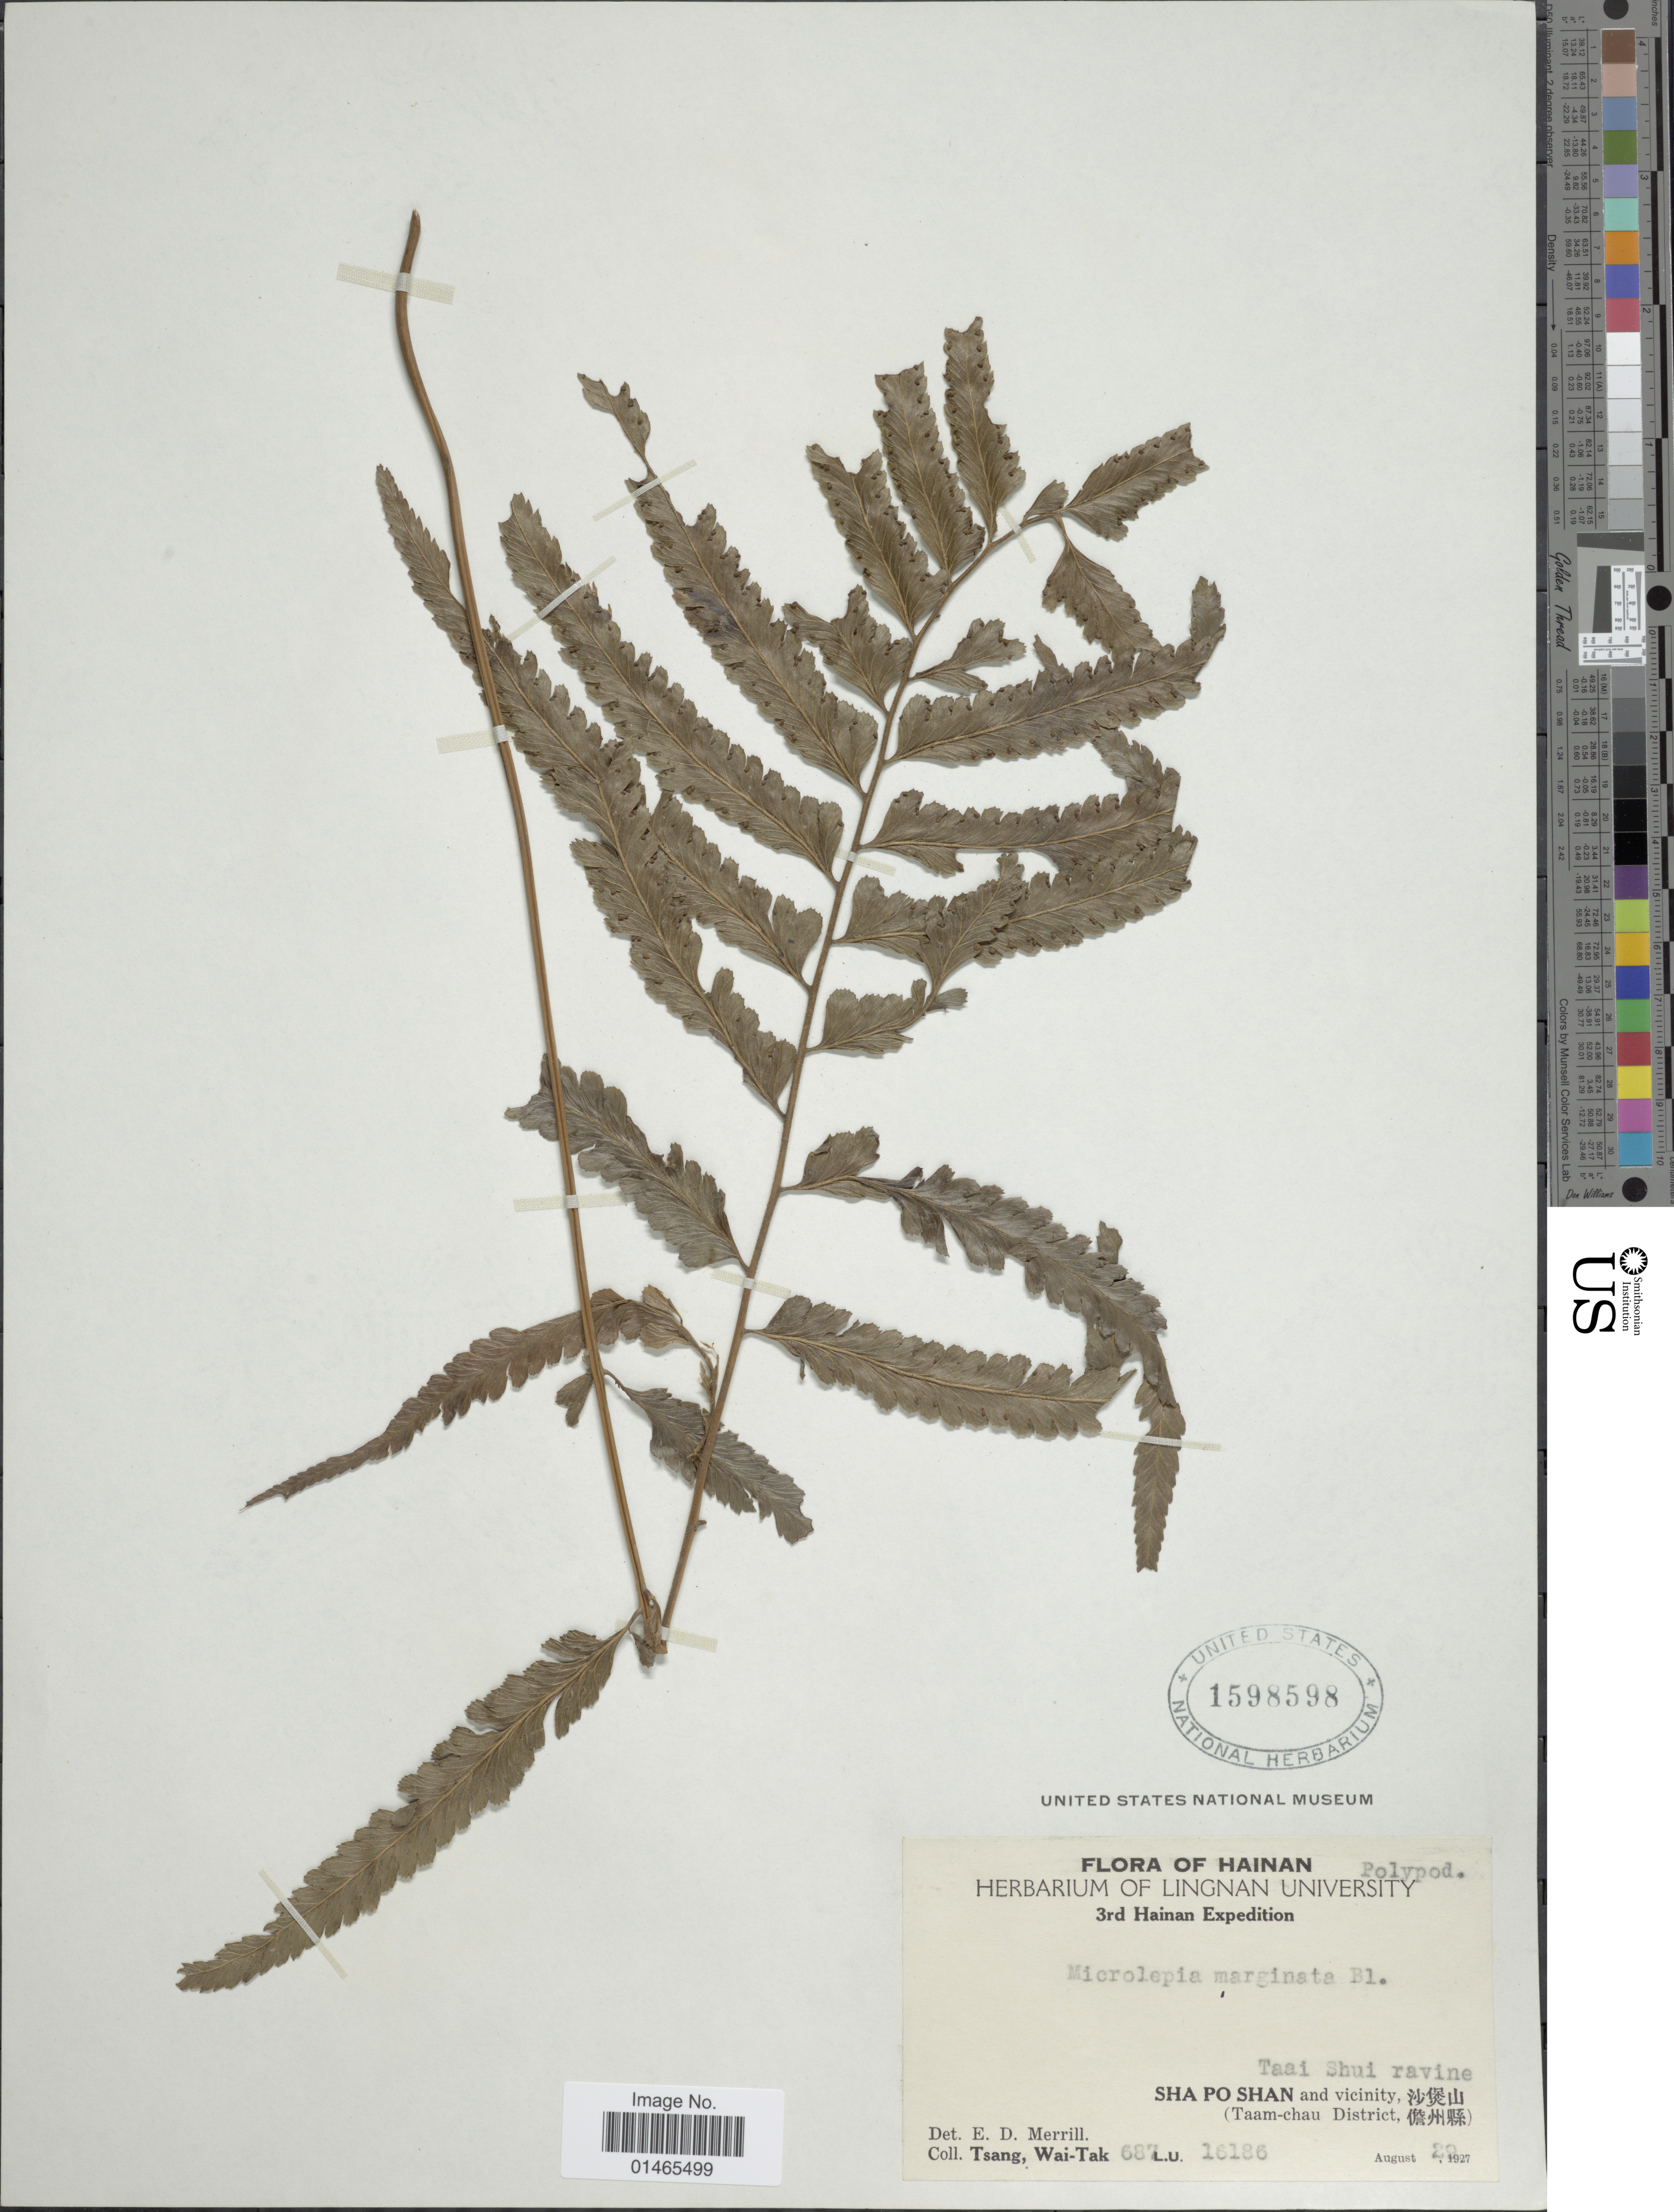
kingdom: Plantae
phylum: Tracheophyta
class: Polypodiopsida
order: Polypodiales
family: Dennstaedtiaceae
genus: Microlepia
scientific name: Microlepia marginata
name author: (Houtt.) C. Chr.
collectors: W. T. Tsang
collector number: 687L.U. 16186*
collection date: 1927-08-29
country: China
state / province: Hainan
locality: Taai Shui ravine, Sha Po Shan and vicinity, Taam-chau District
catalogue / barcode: US 1598598